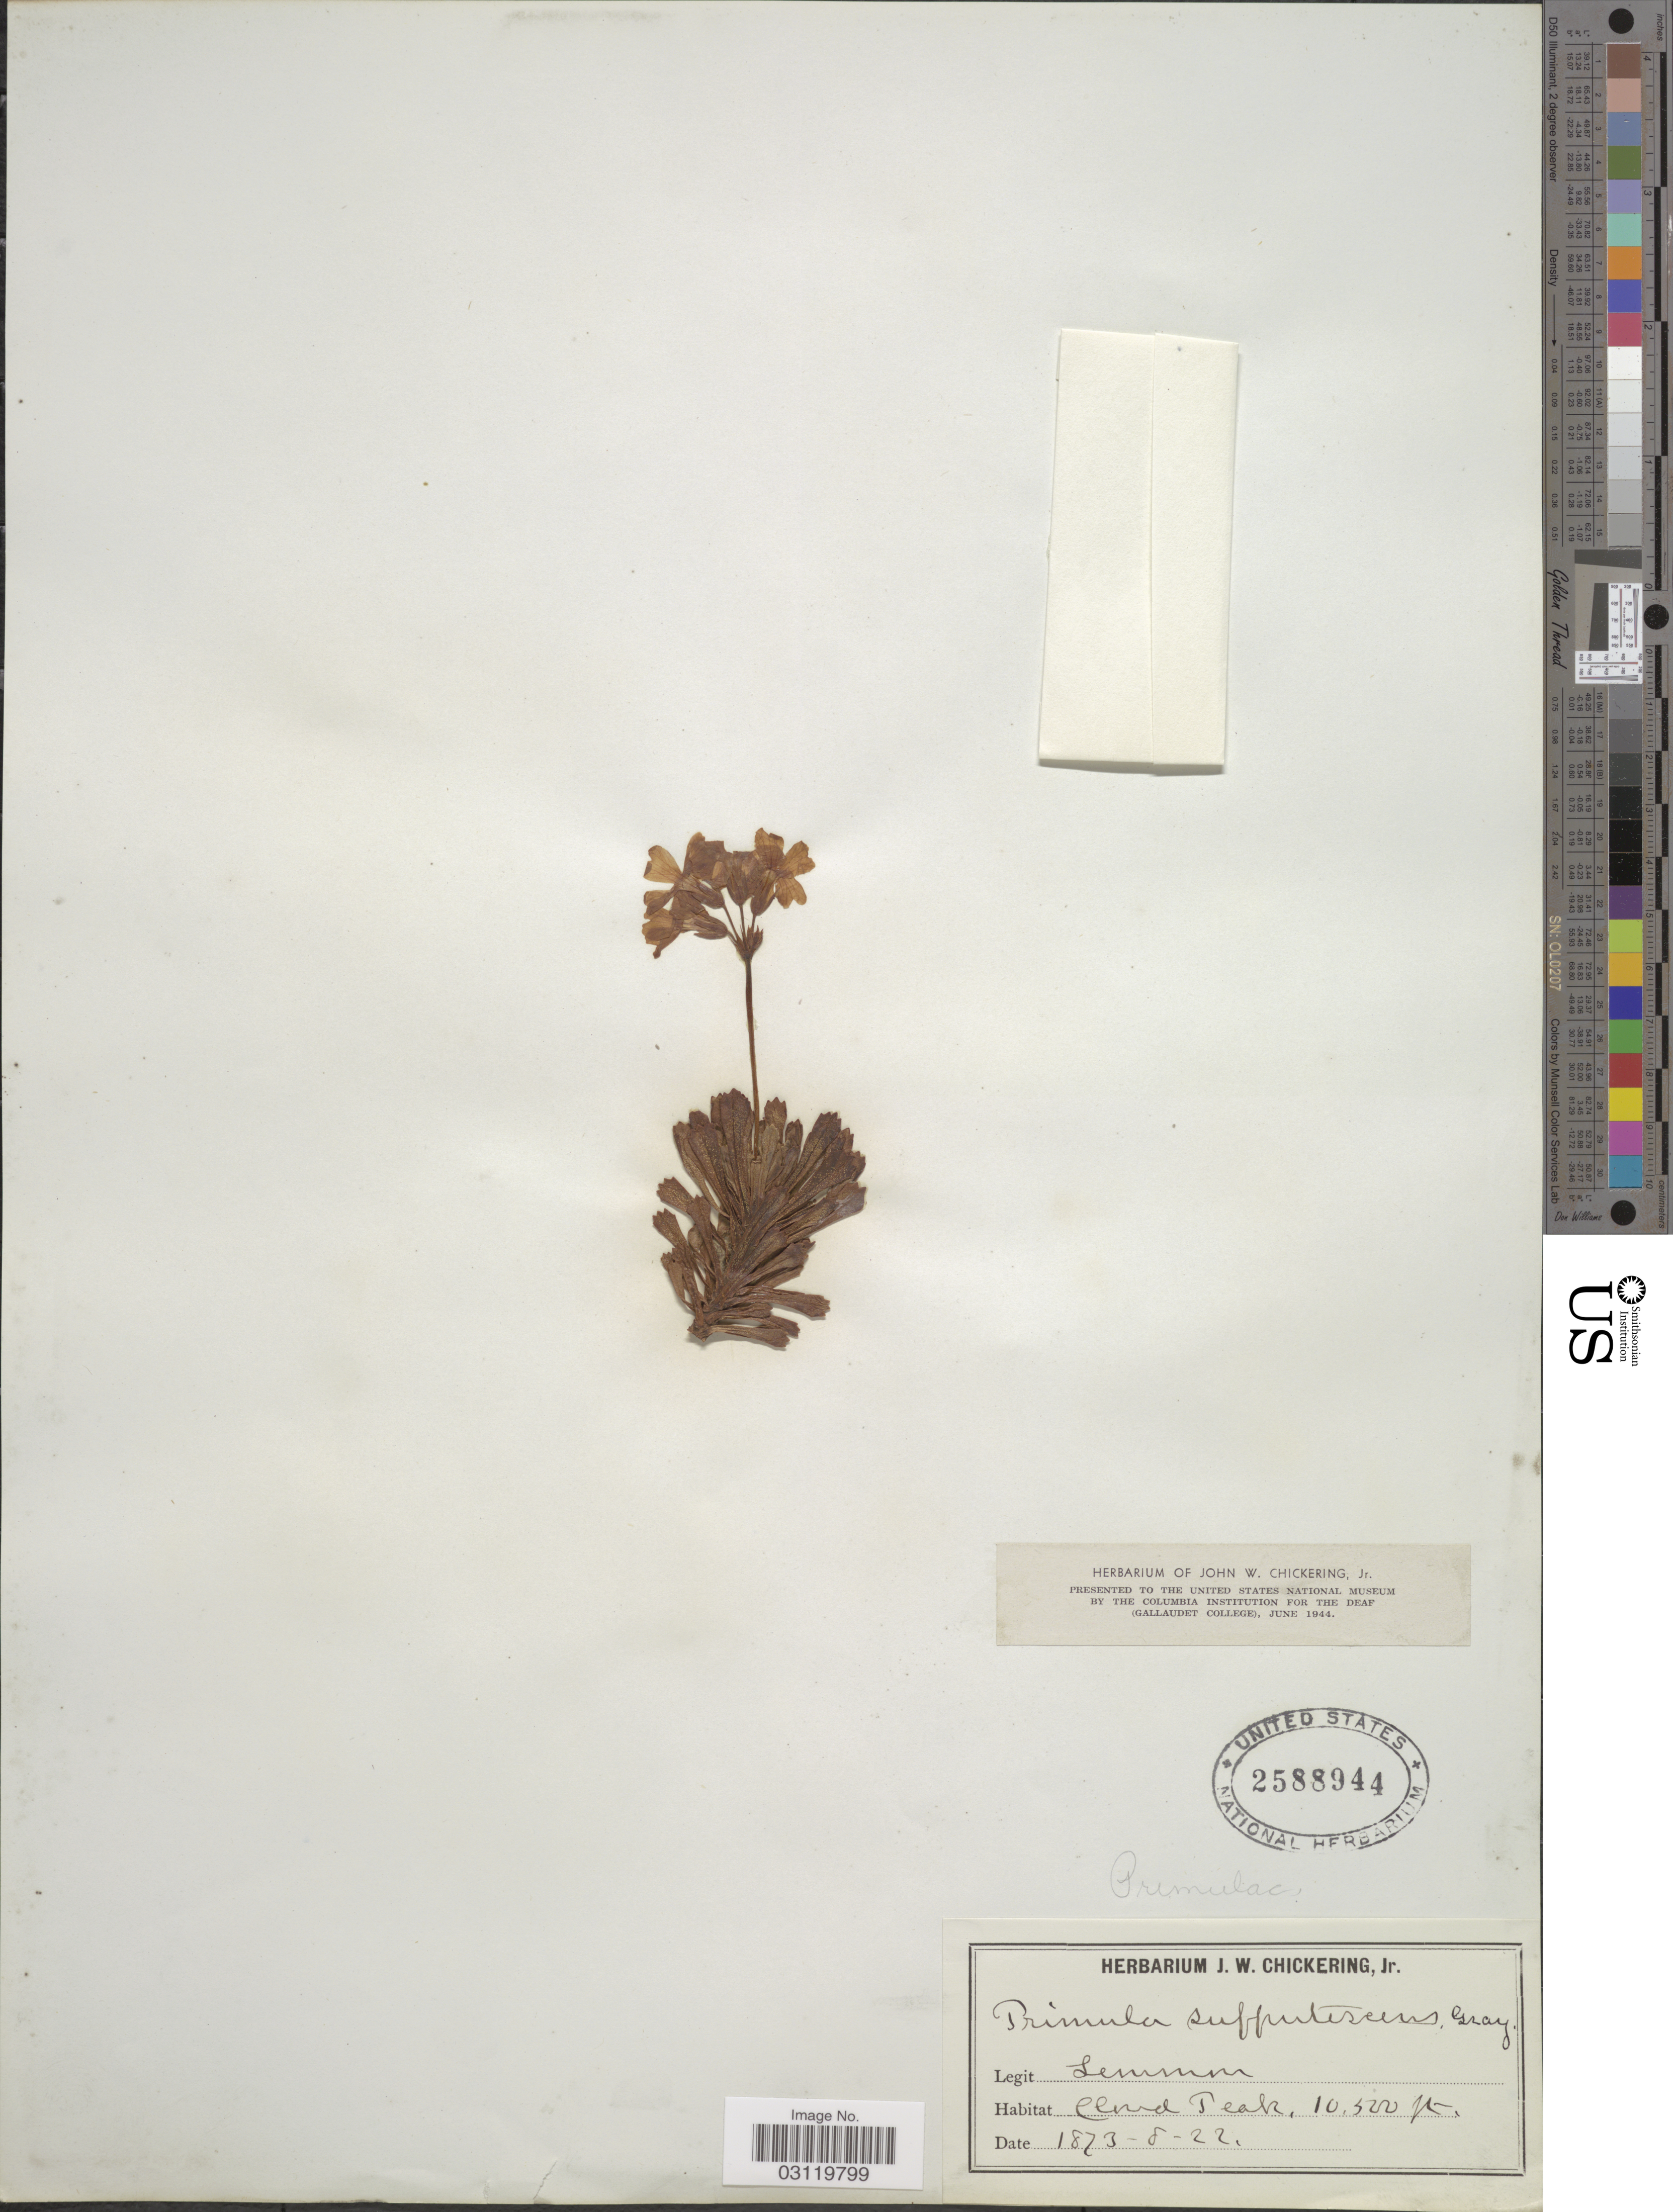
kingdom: Plantae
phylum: Tracheophyta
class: Magnoliopsida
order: Ericales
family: Primulaceae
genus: Primula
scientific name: Primula suffrutescens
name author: A. Gray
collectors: -- Lemmon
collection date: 1873-08-22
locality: Cloud [interpreted] Peak.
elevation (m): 3200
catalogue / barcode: US 2588944